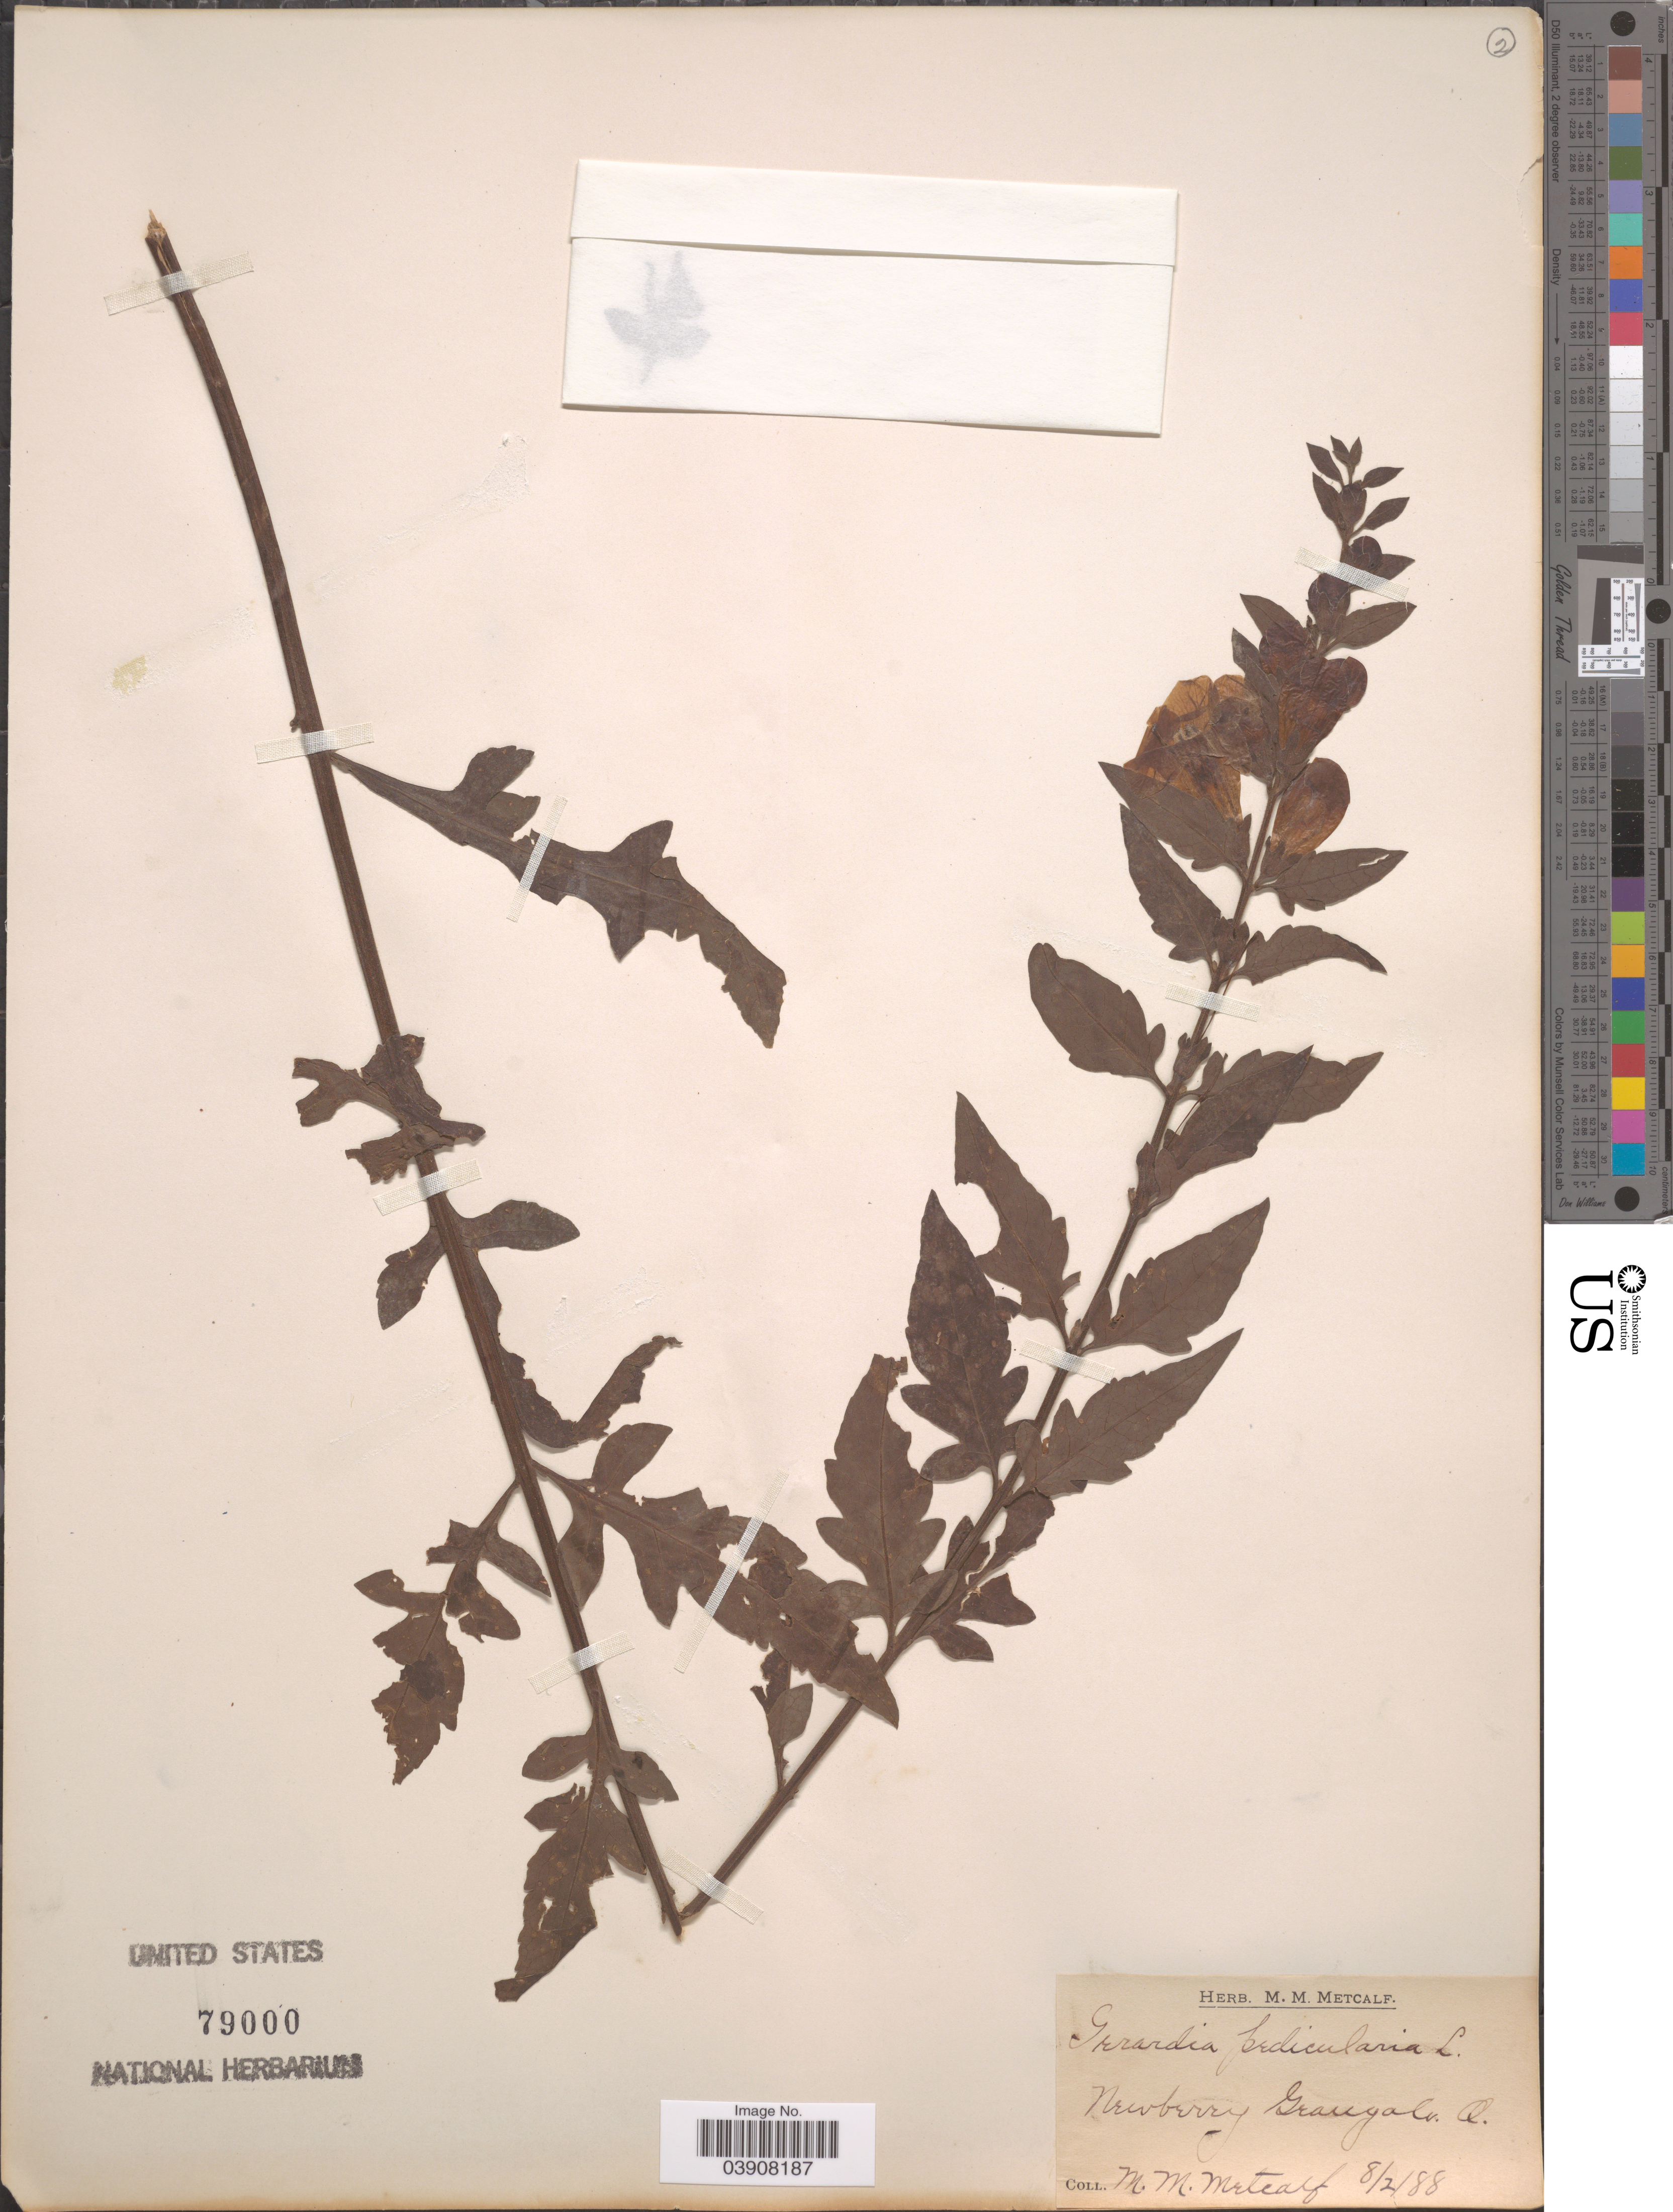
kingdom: Plantae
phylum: Tracheophyta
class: Magnoliopsida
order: Lamiales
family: Orobanchaceae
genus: Agalinis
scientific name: Agalinis pedicularia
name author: (L.) S.F. Blake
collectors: M. Metcalf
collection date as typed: Transcribed d/m/y: 2/8/88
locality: Newberry Grangalo [interpreted] Q.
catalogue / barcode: US 79000